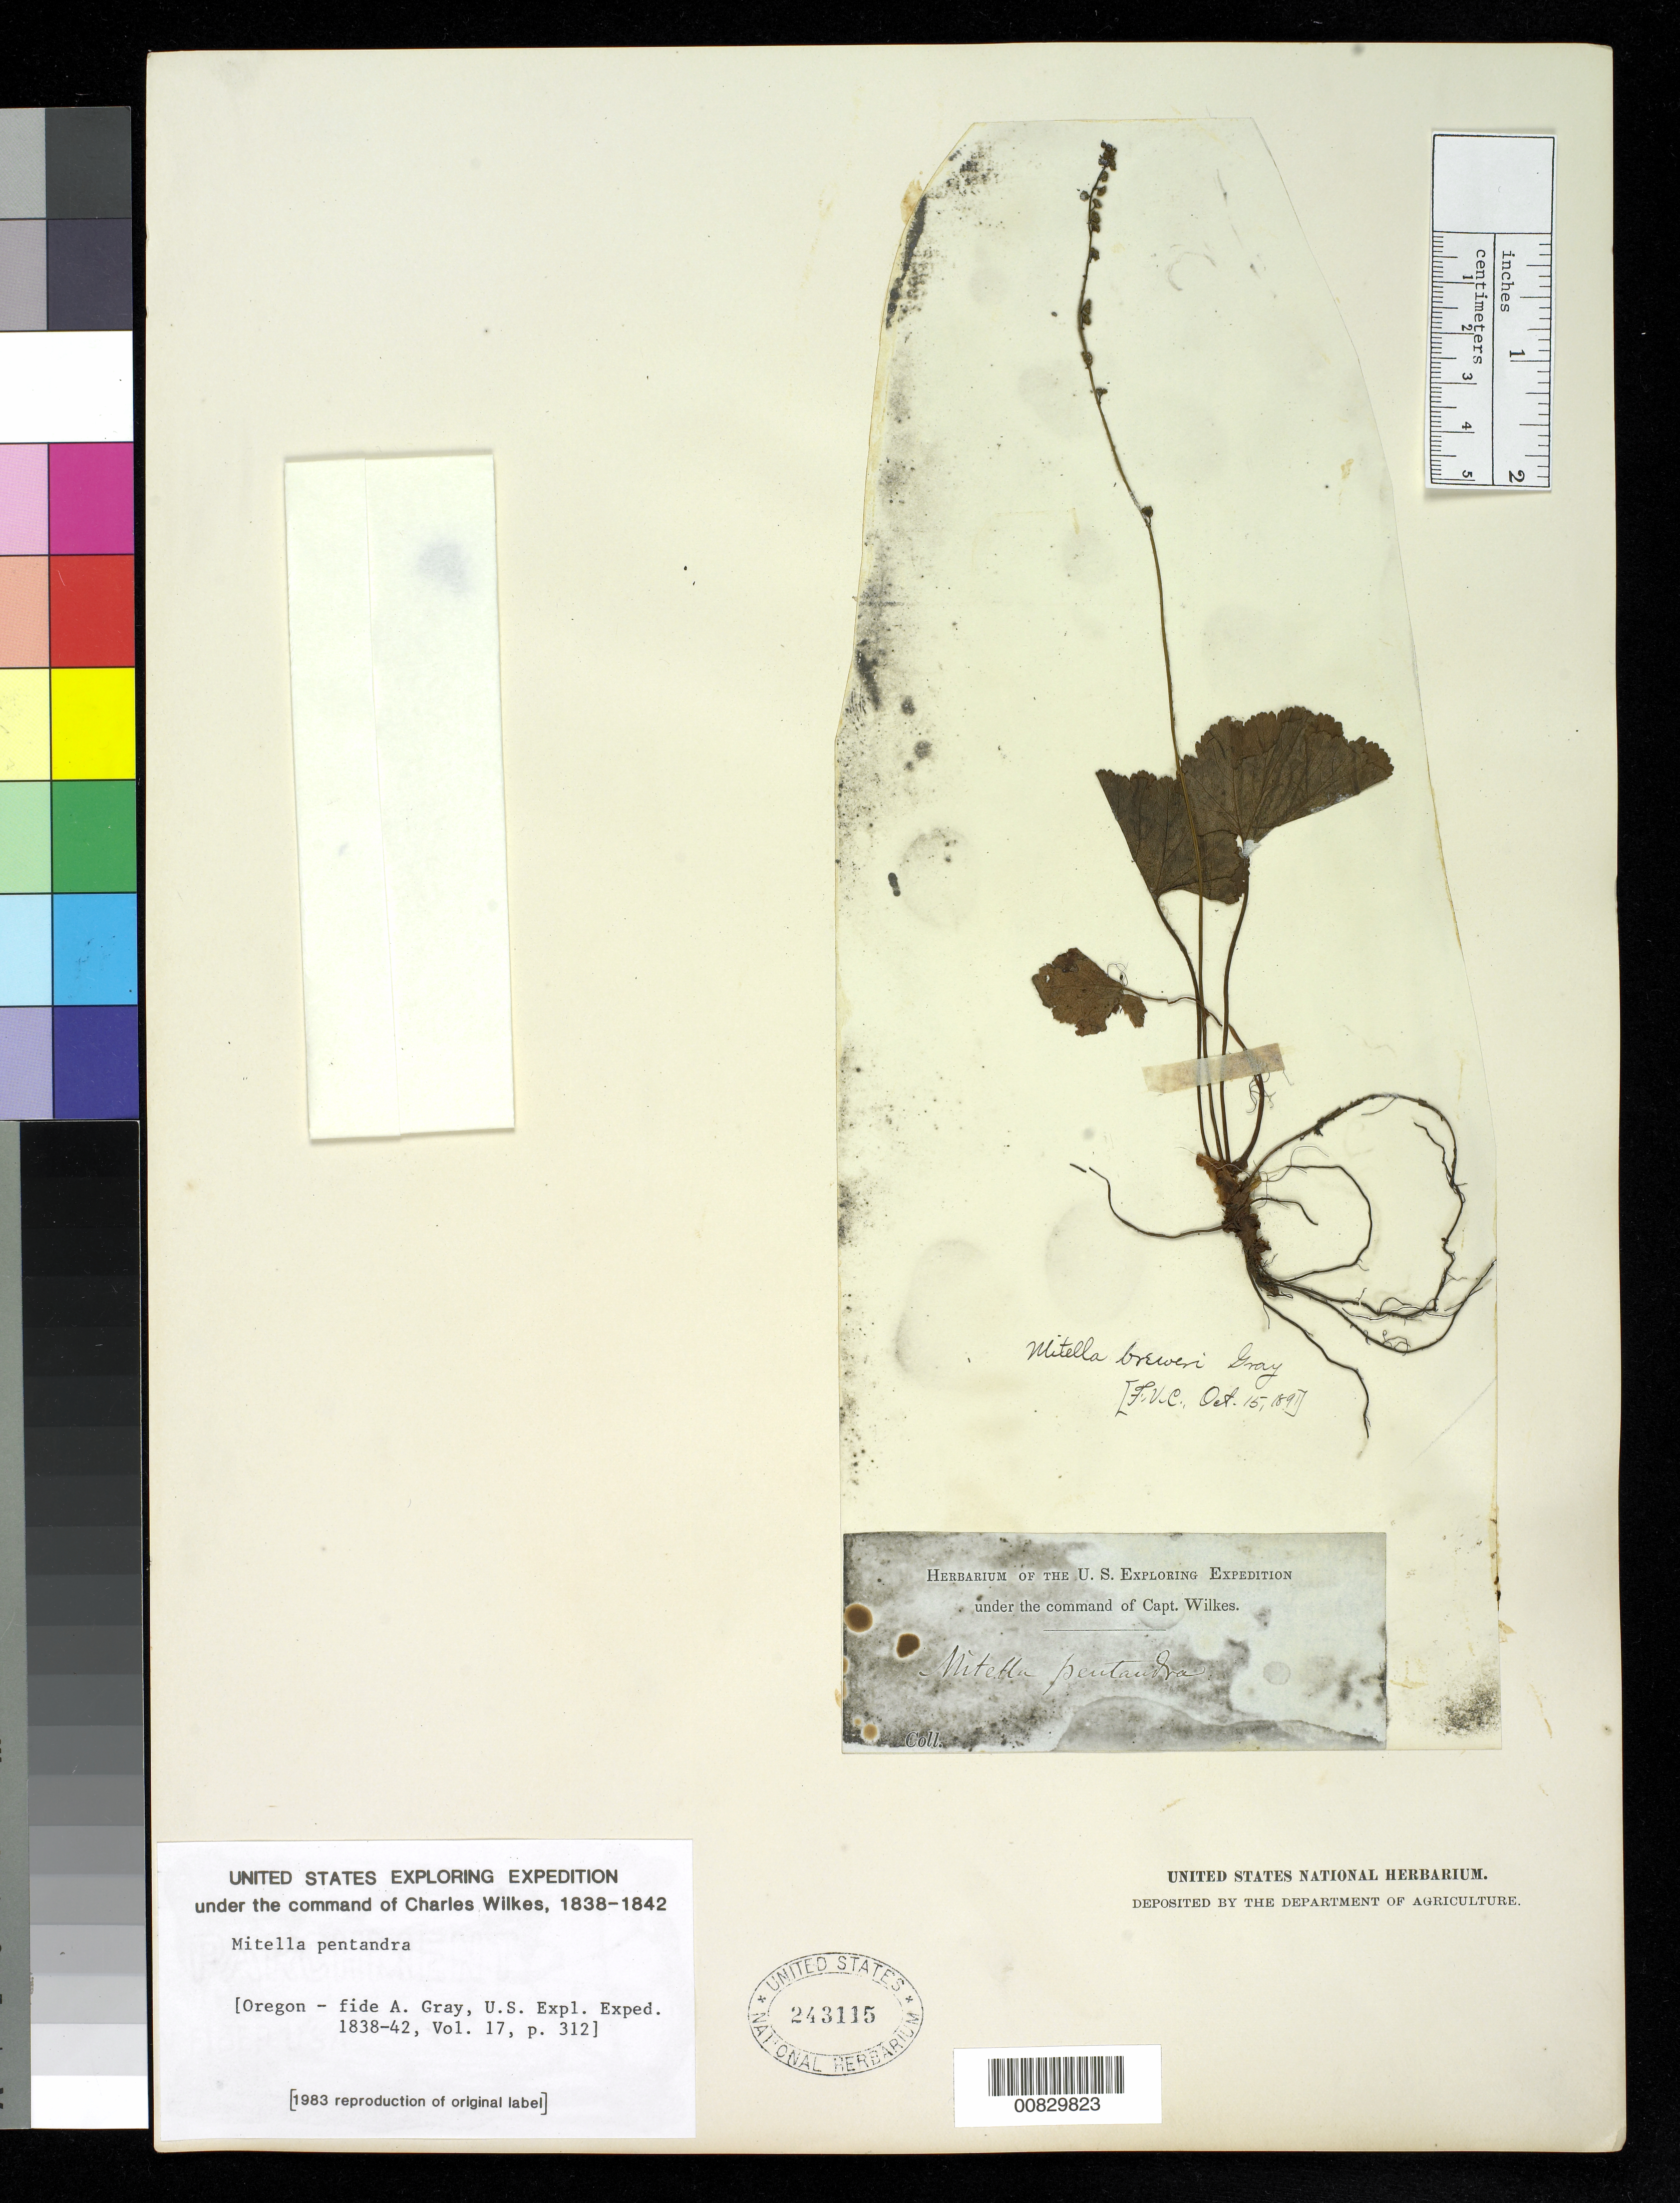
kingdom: Plantae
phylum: Tracheophyta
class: Magnoliopsida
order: Saxifragales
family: Saxifragaceae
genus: Mitella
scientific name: Mitella pentandra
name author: Hook.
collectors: Wilkes Explor. Exped.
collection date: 1838/1842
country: United States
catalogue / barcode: US 243115